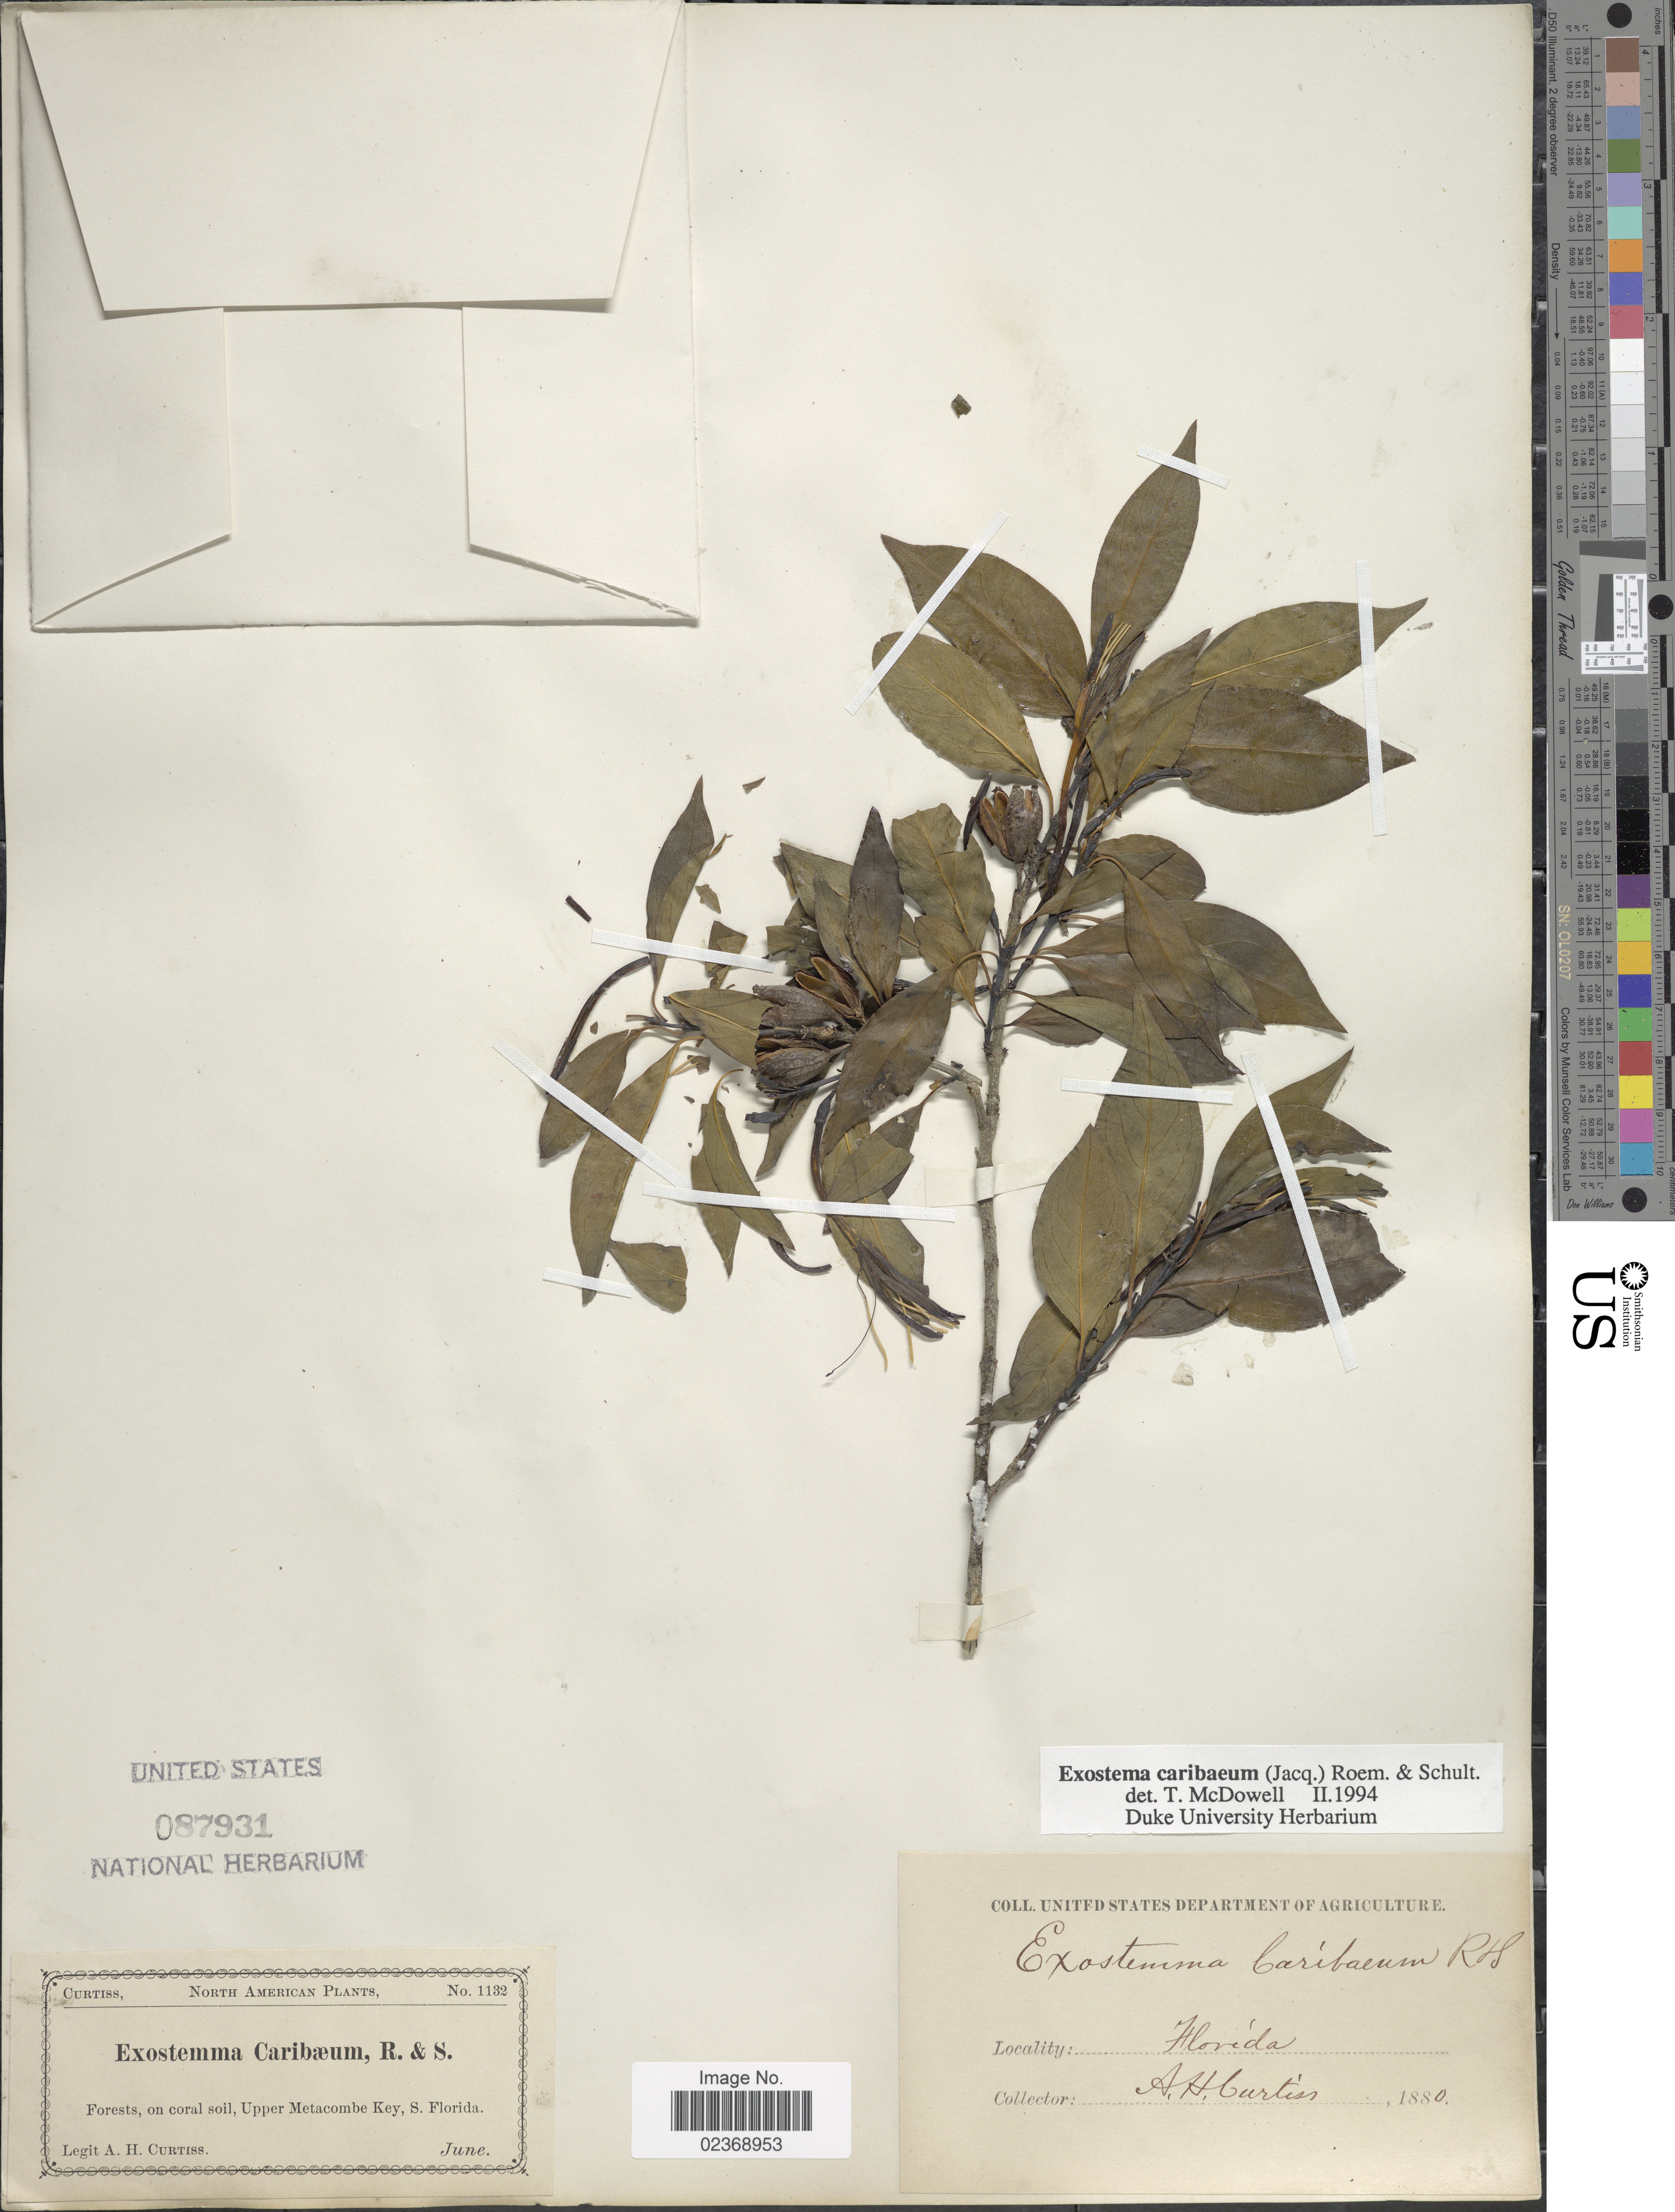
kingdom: Plantae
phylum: Tracheophyta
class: Magnoliopsida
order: Gentianales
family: Rubiaceae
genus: Exostema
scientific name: Exostema caribaeum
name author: (Jacq.) Roem. & Schult.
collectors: A. H. Curtiss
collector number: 1132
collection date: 1880-06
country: United States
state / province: Florida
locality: Forests, on coral soil, Upper Metacombe Key, S. Florida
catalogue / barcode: US 87931